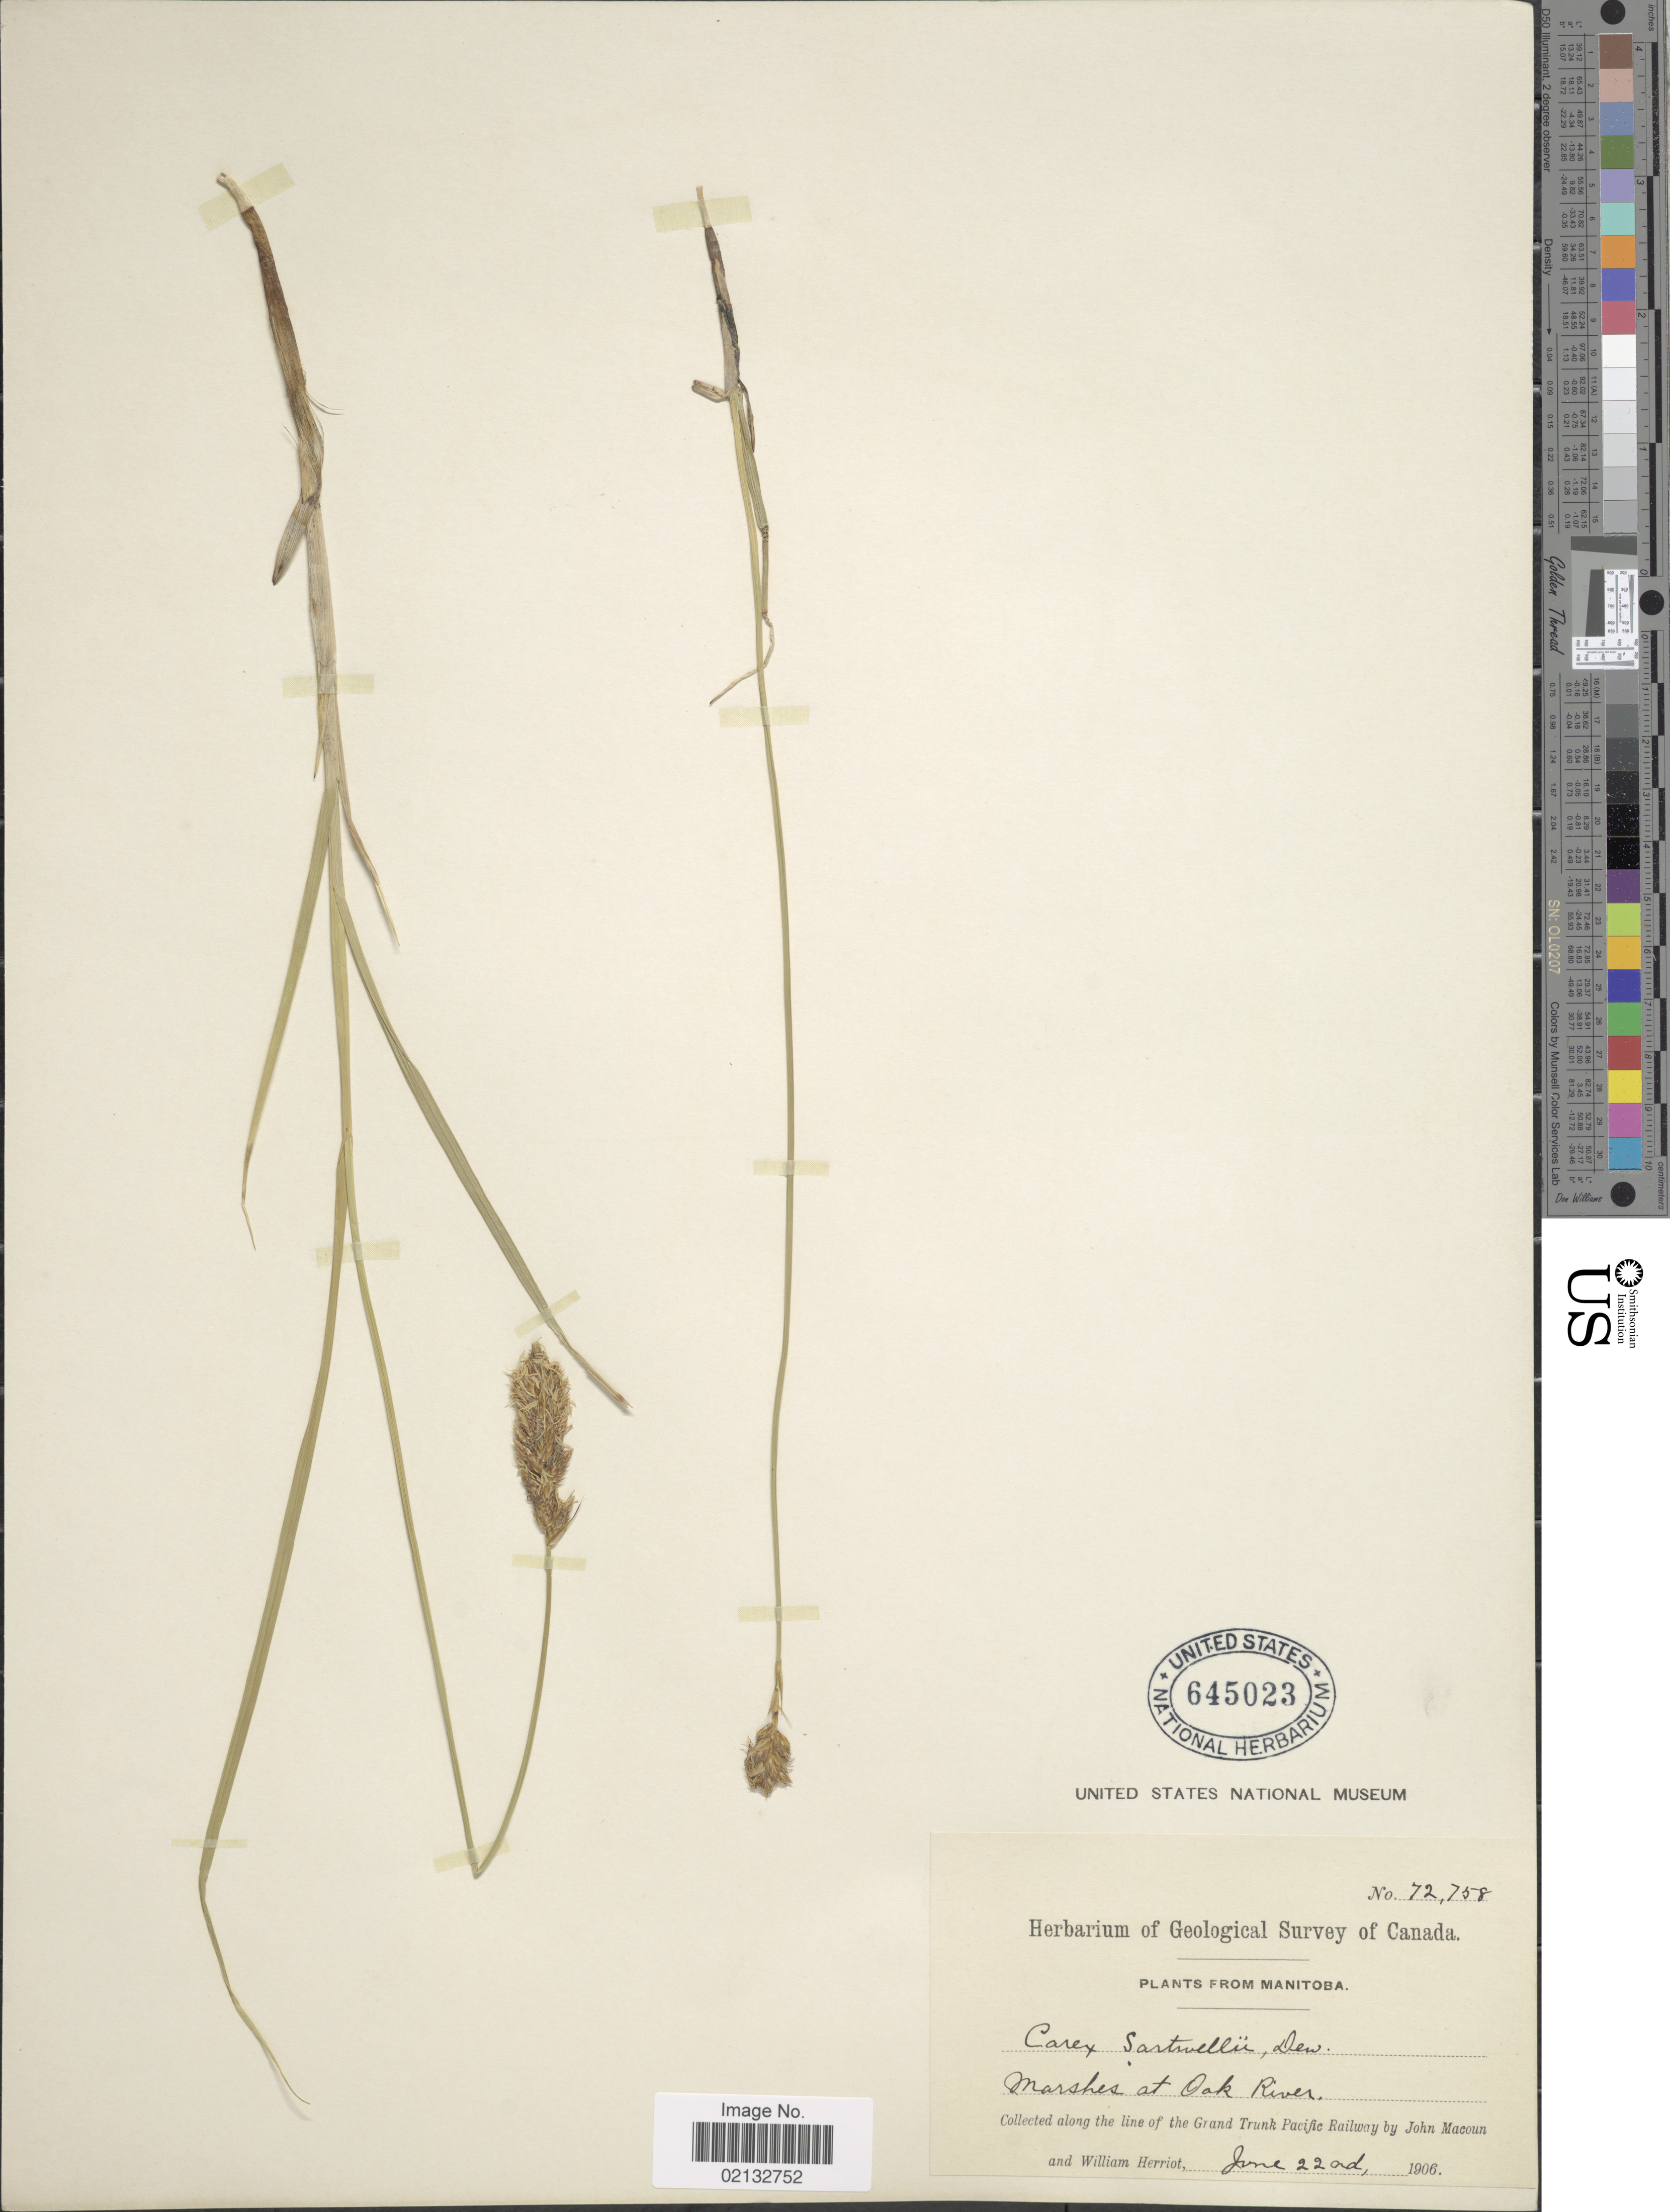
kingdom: Plantae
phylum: Tracheophyta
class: Liliopsida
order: Poales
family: Cyperaceae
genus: Carex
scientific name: Carex sartwellii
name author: Dewey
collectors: J. Macoun & W. Herriot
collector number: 72758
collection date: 1906-06-22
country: Canada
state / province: Manitoba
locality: Oak River. Along the line of the Grand Trunk Pacific Railway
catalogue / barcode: US 645023